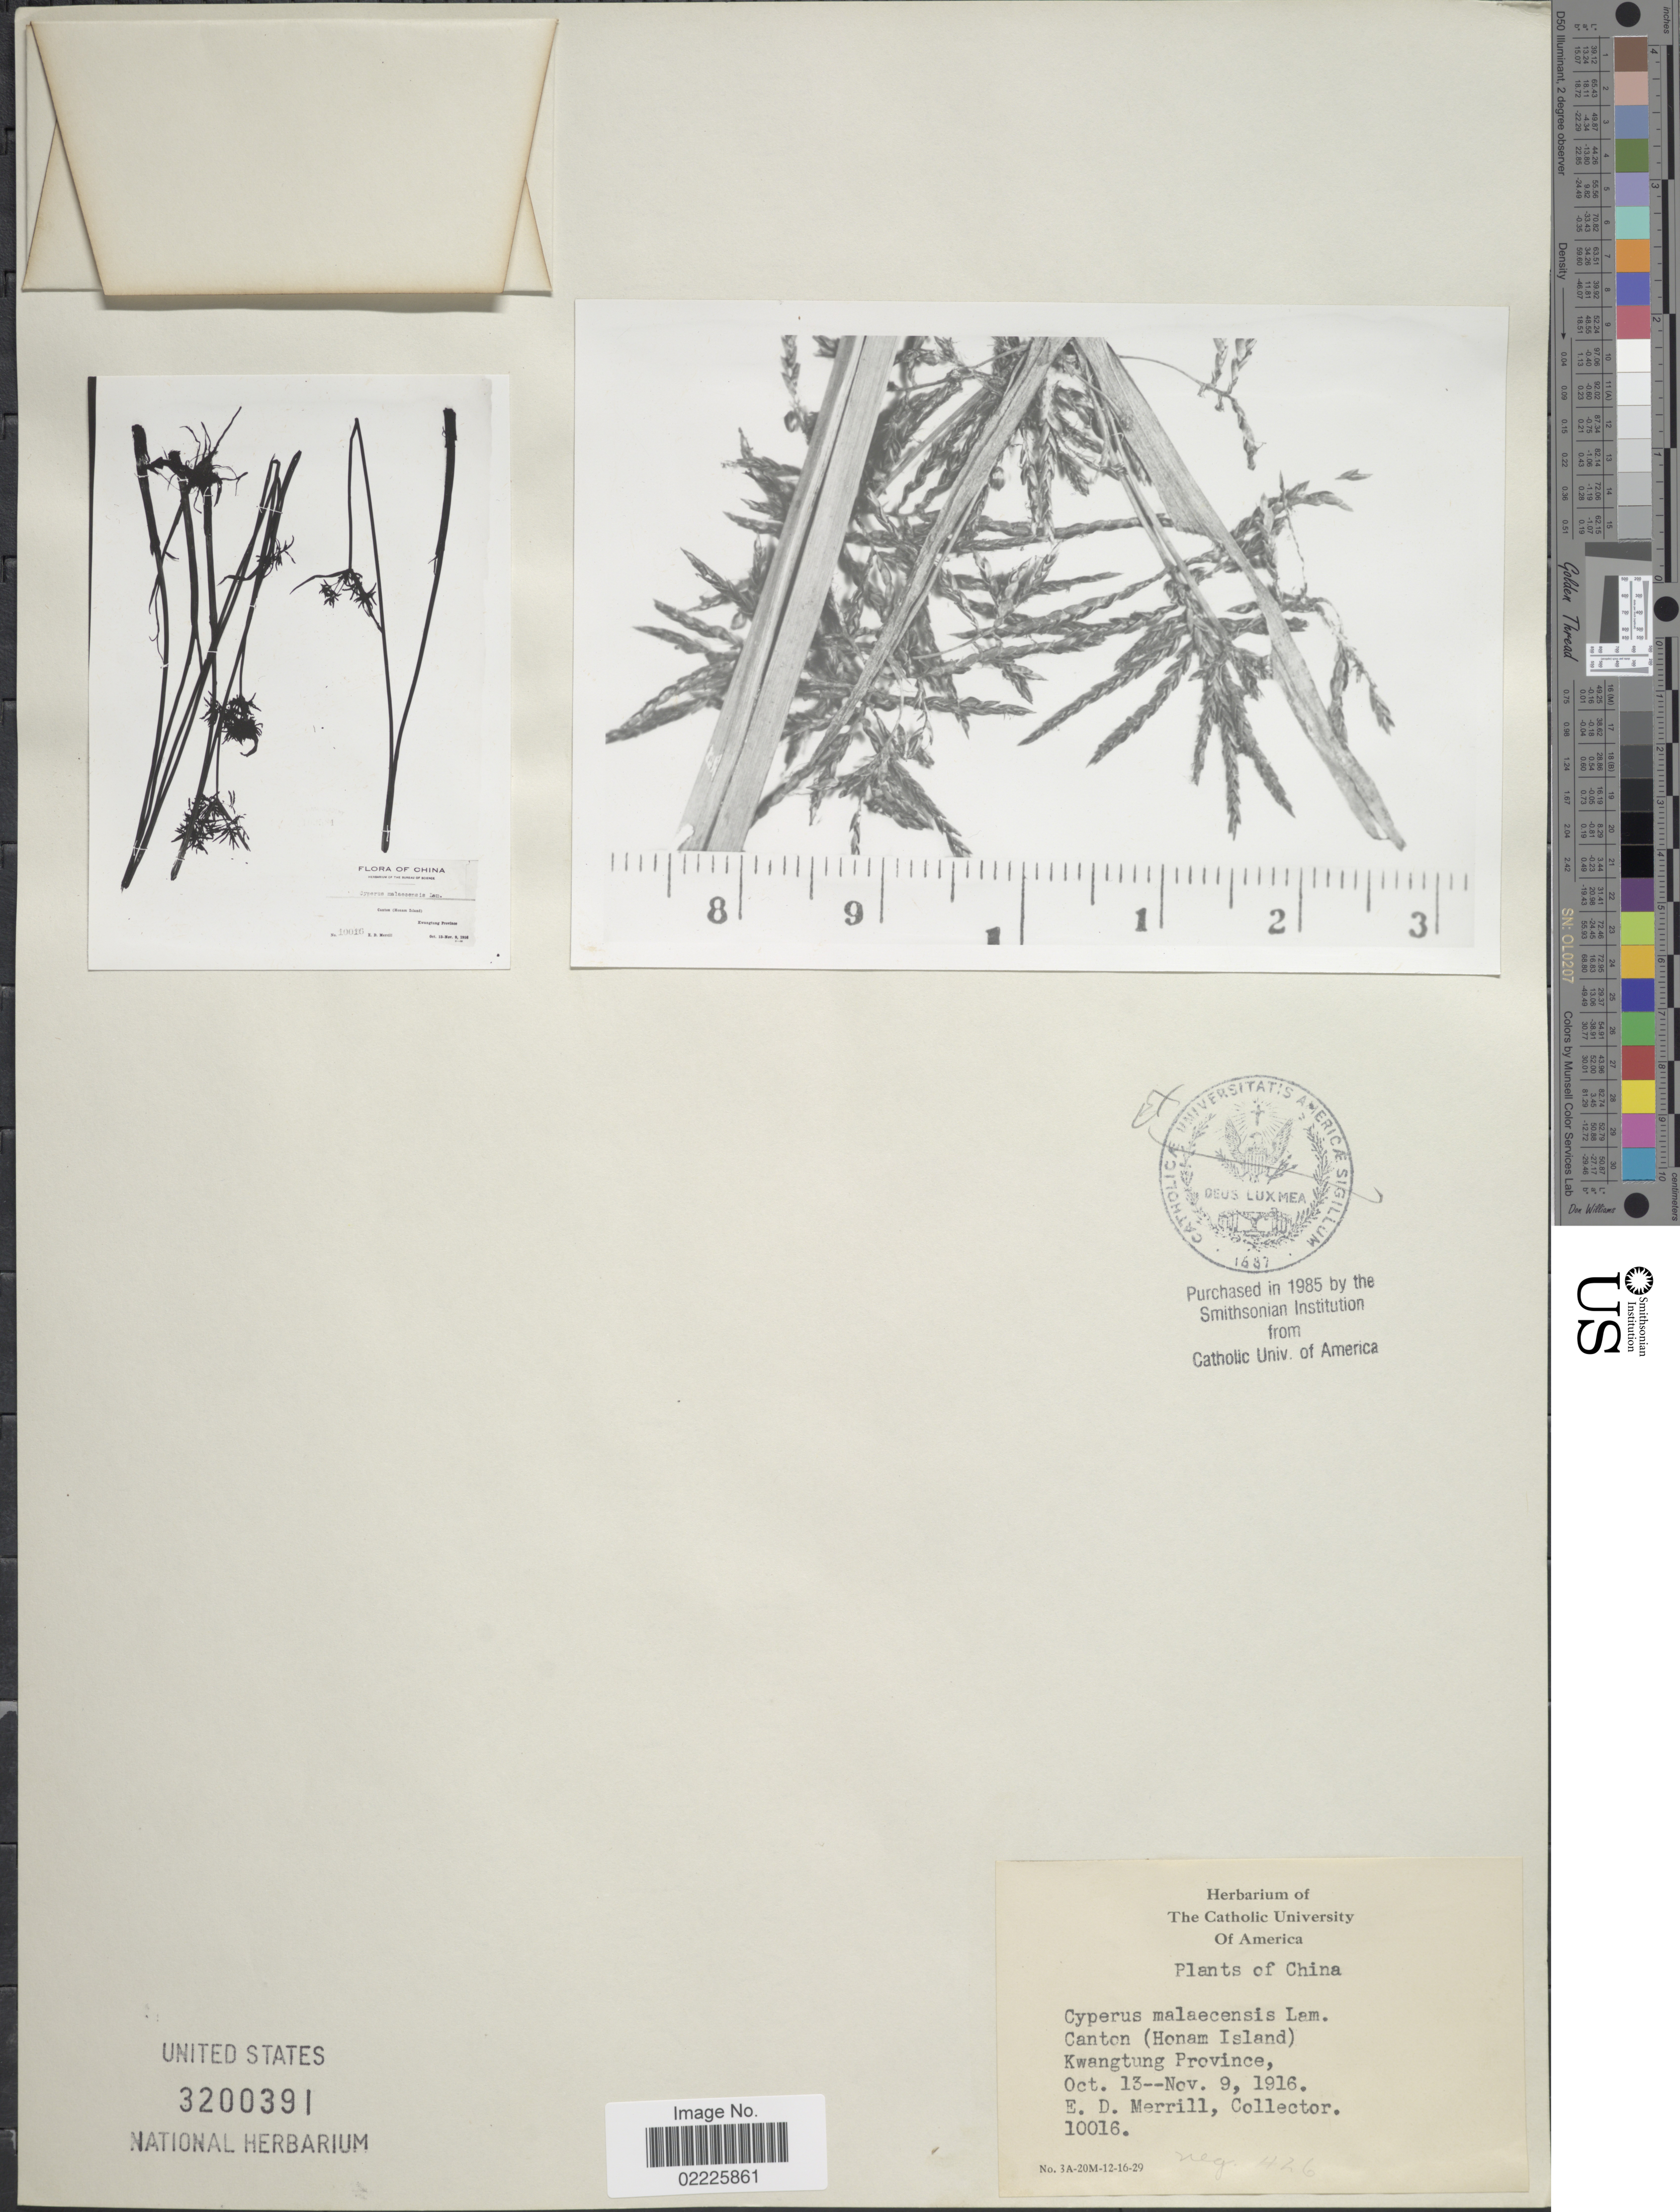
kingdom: Plantae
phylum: Tracheophyta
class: Liliopsida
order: Poales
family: Cyperaceae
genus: Cyperus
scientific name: Cyperus nutans subsp. eleusinoides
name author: (Kunth) T. Koyama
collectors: E. D. Merrill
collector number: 10016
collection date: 1916-10-13/1916-11-09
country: China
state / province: Guangdong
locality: Canton (Honam Island) Kwangtung Province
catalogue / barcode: US 3200391